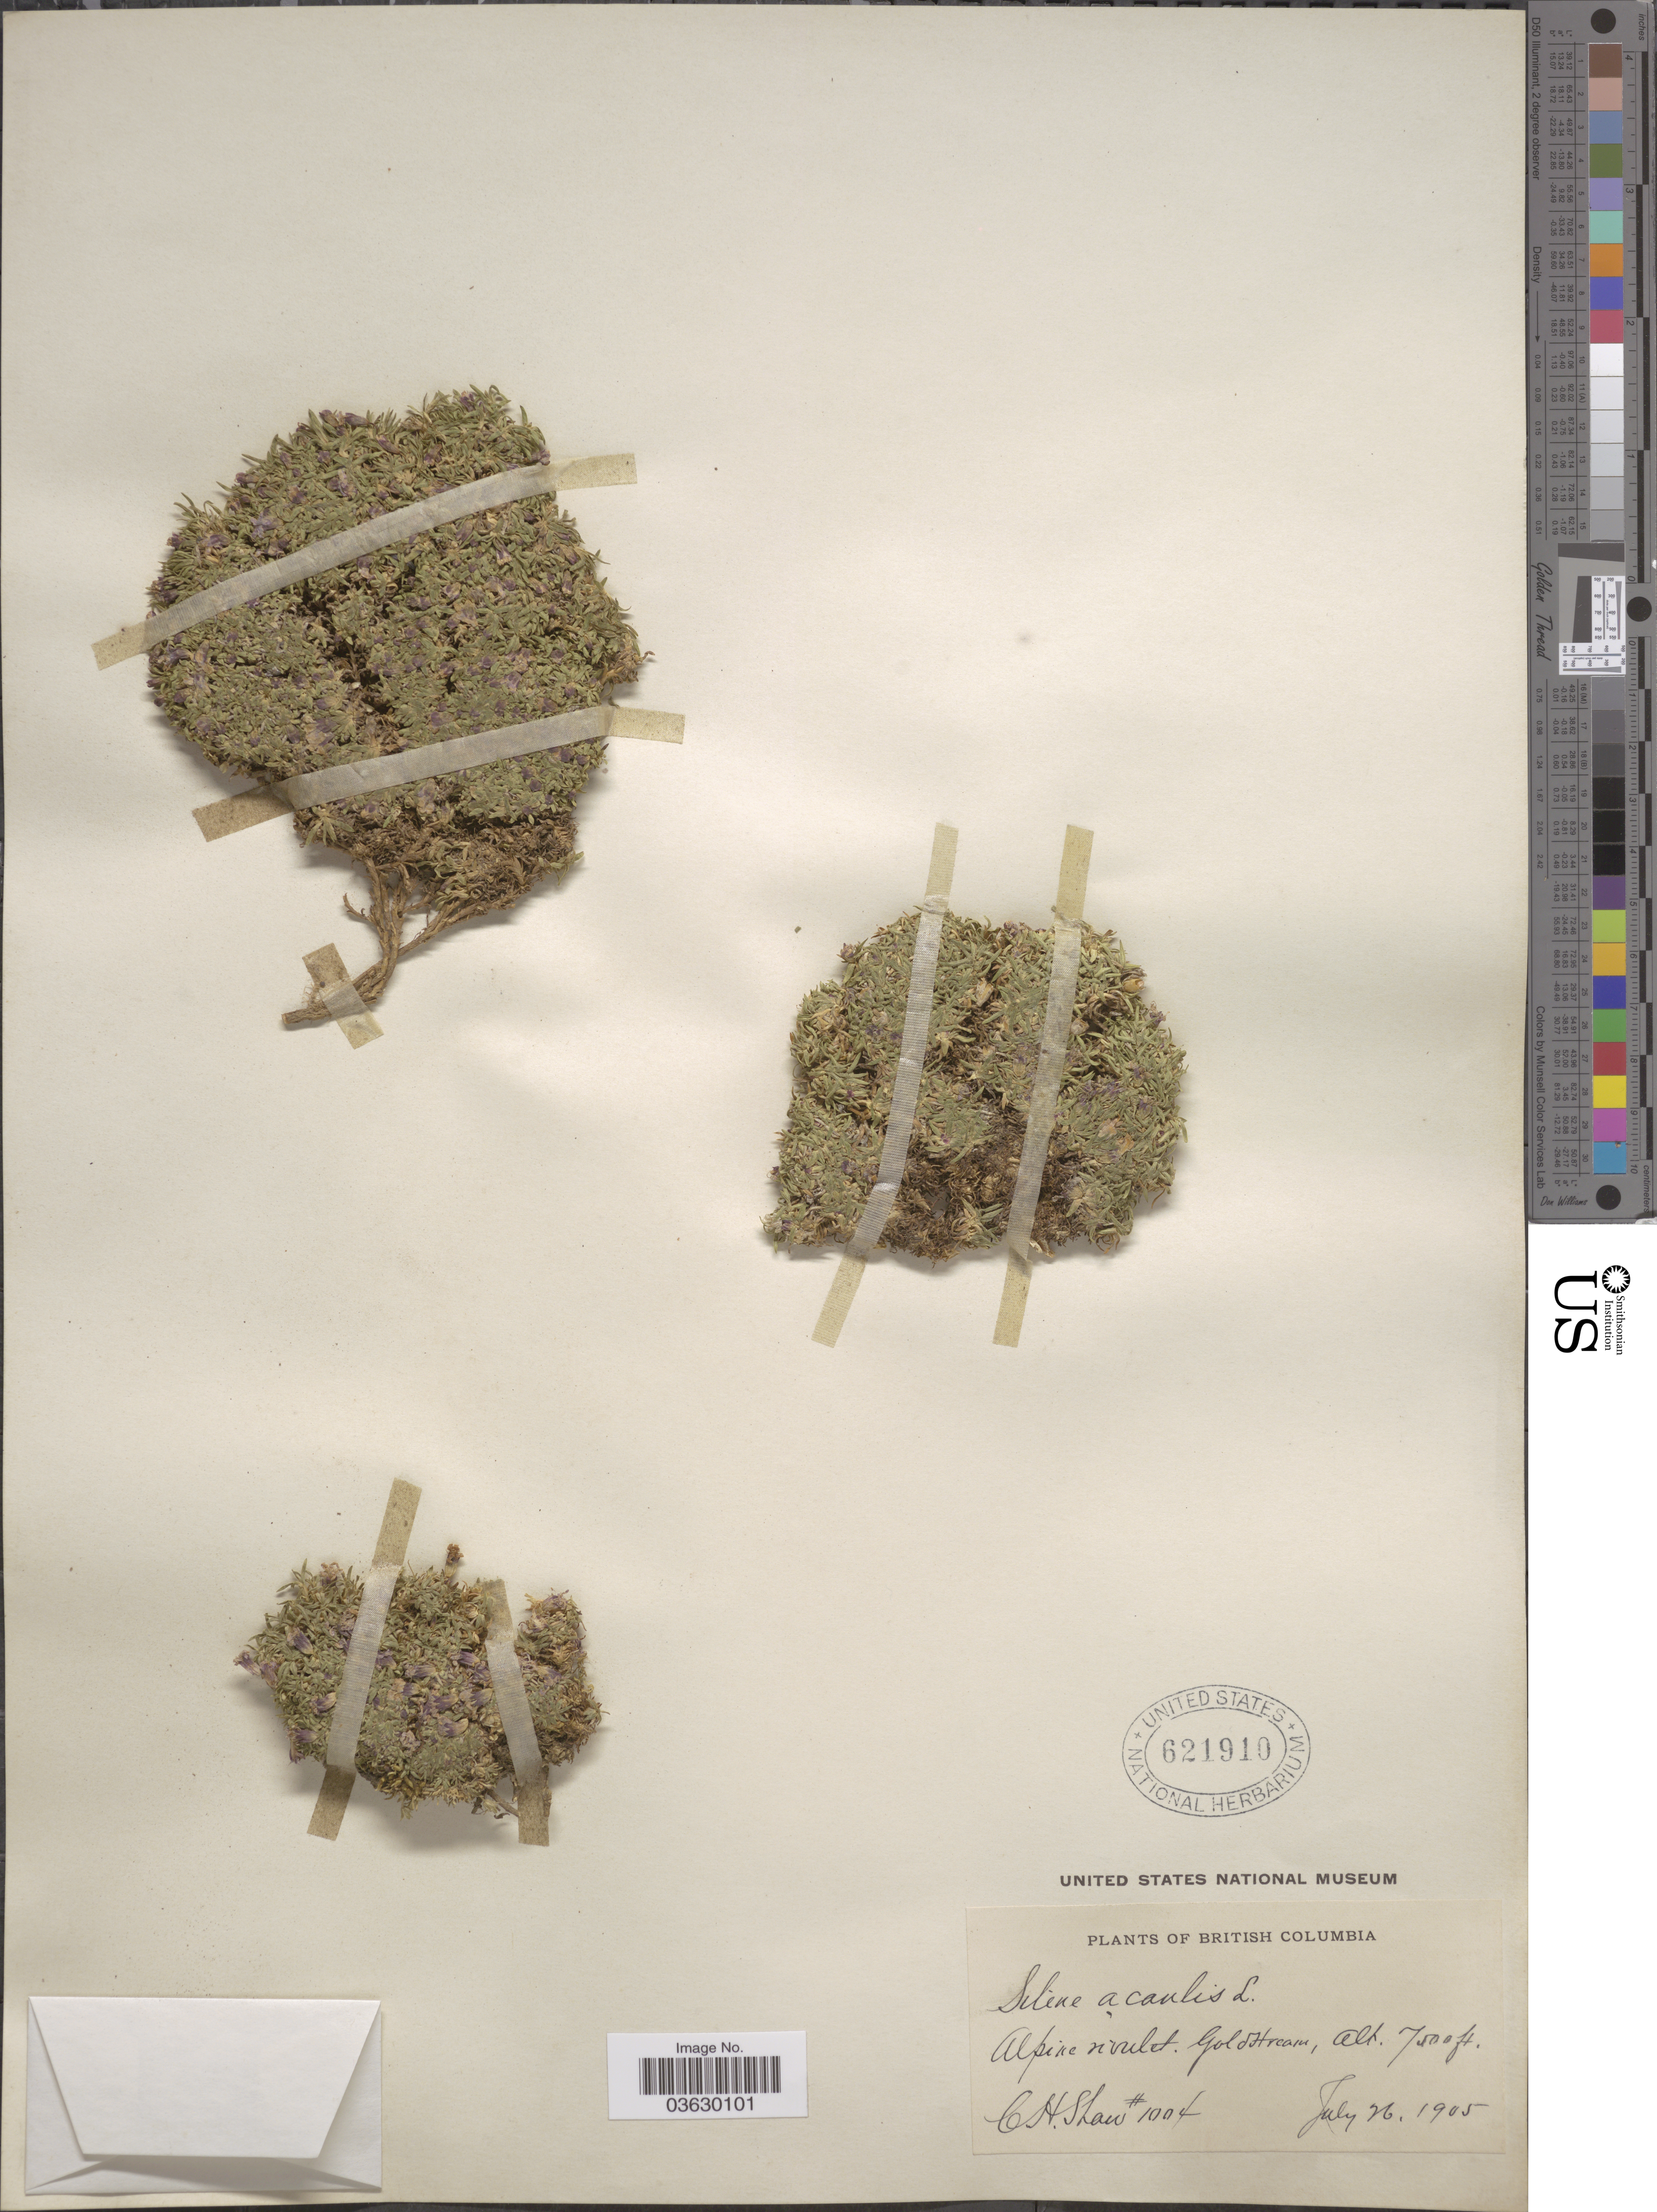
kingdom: Plantae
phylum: Tracheophyta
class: Magnoliopsida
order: Caryophyllales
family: Caryophyllaceae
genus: Silene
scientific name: Silene acaulis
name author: (L.) Jacq.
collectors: C. H. Shaw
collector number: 1004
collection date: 1905-07-26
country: Canada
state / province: British Columbia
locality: Goldstream.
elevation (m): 2286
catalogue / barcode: US 621910